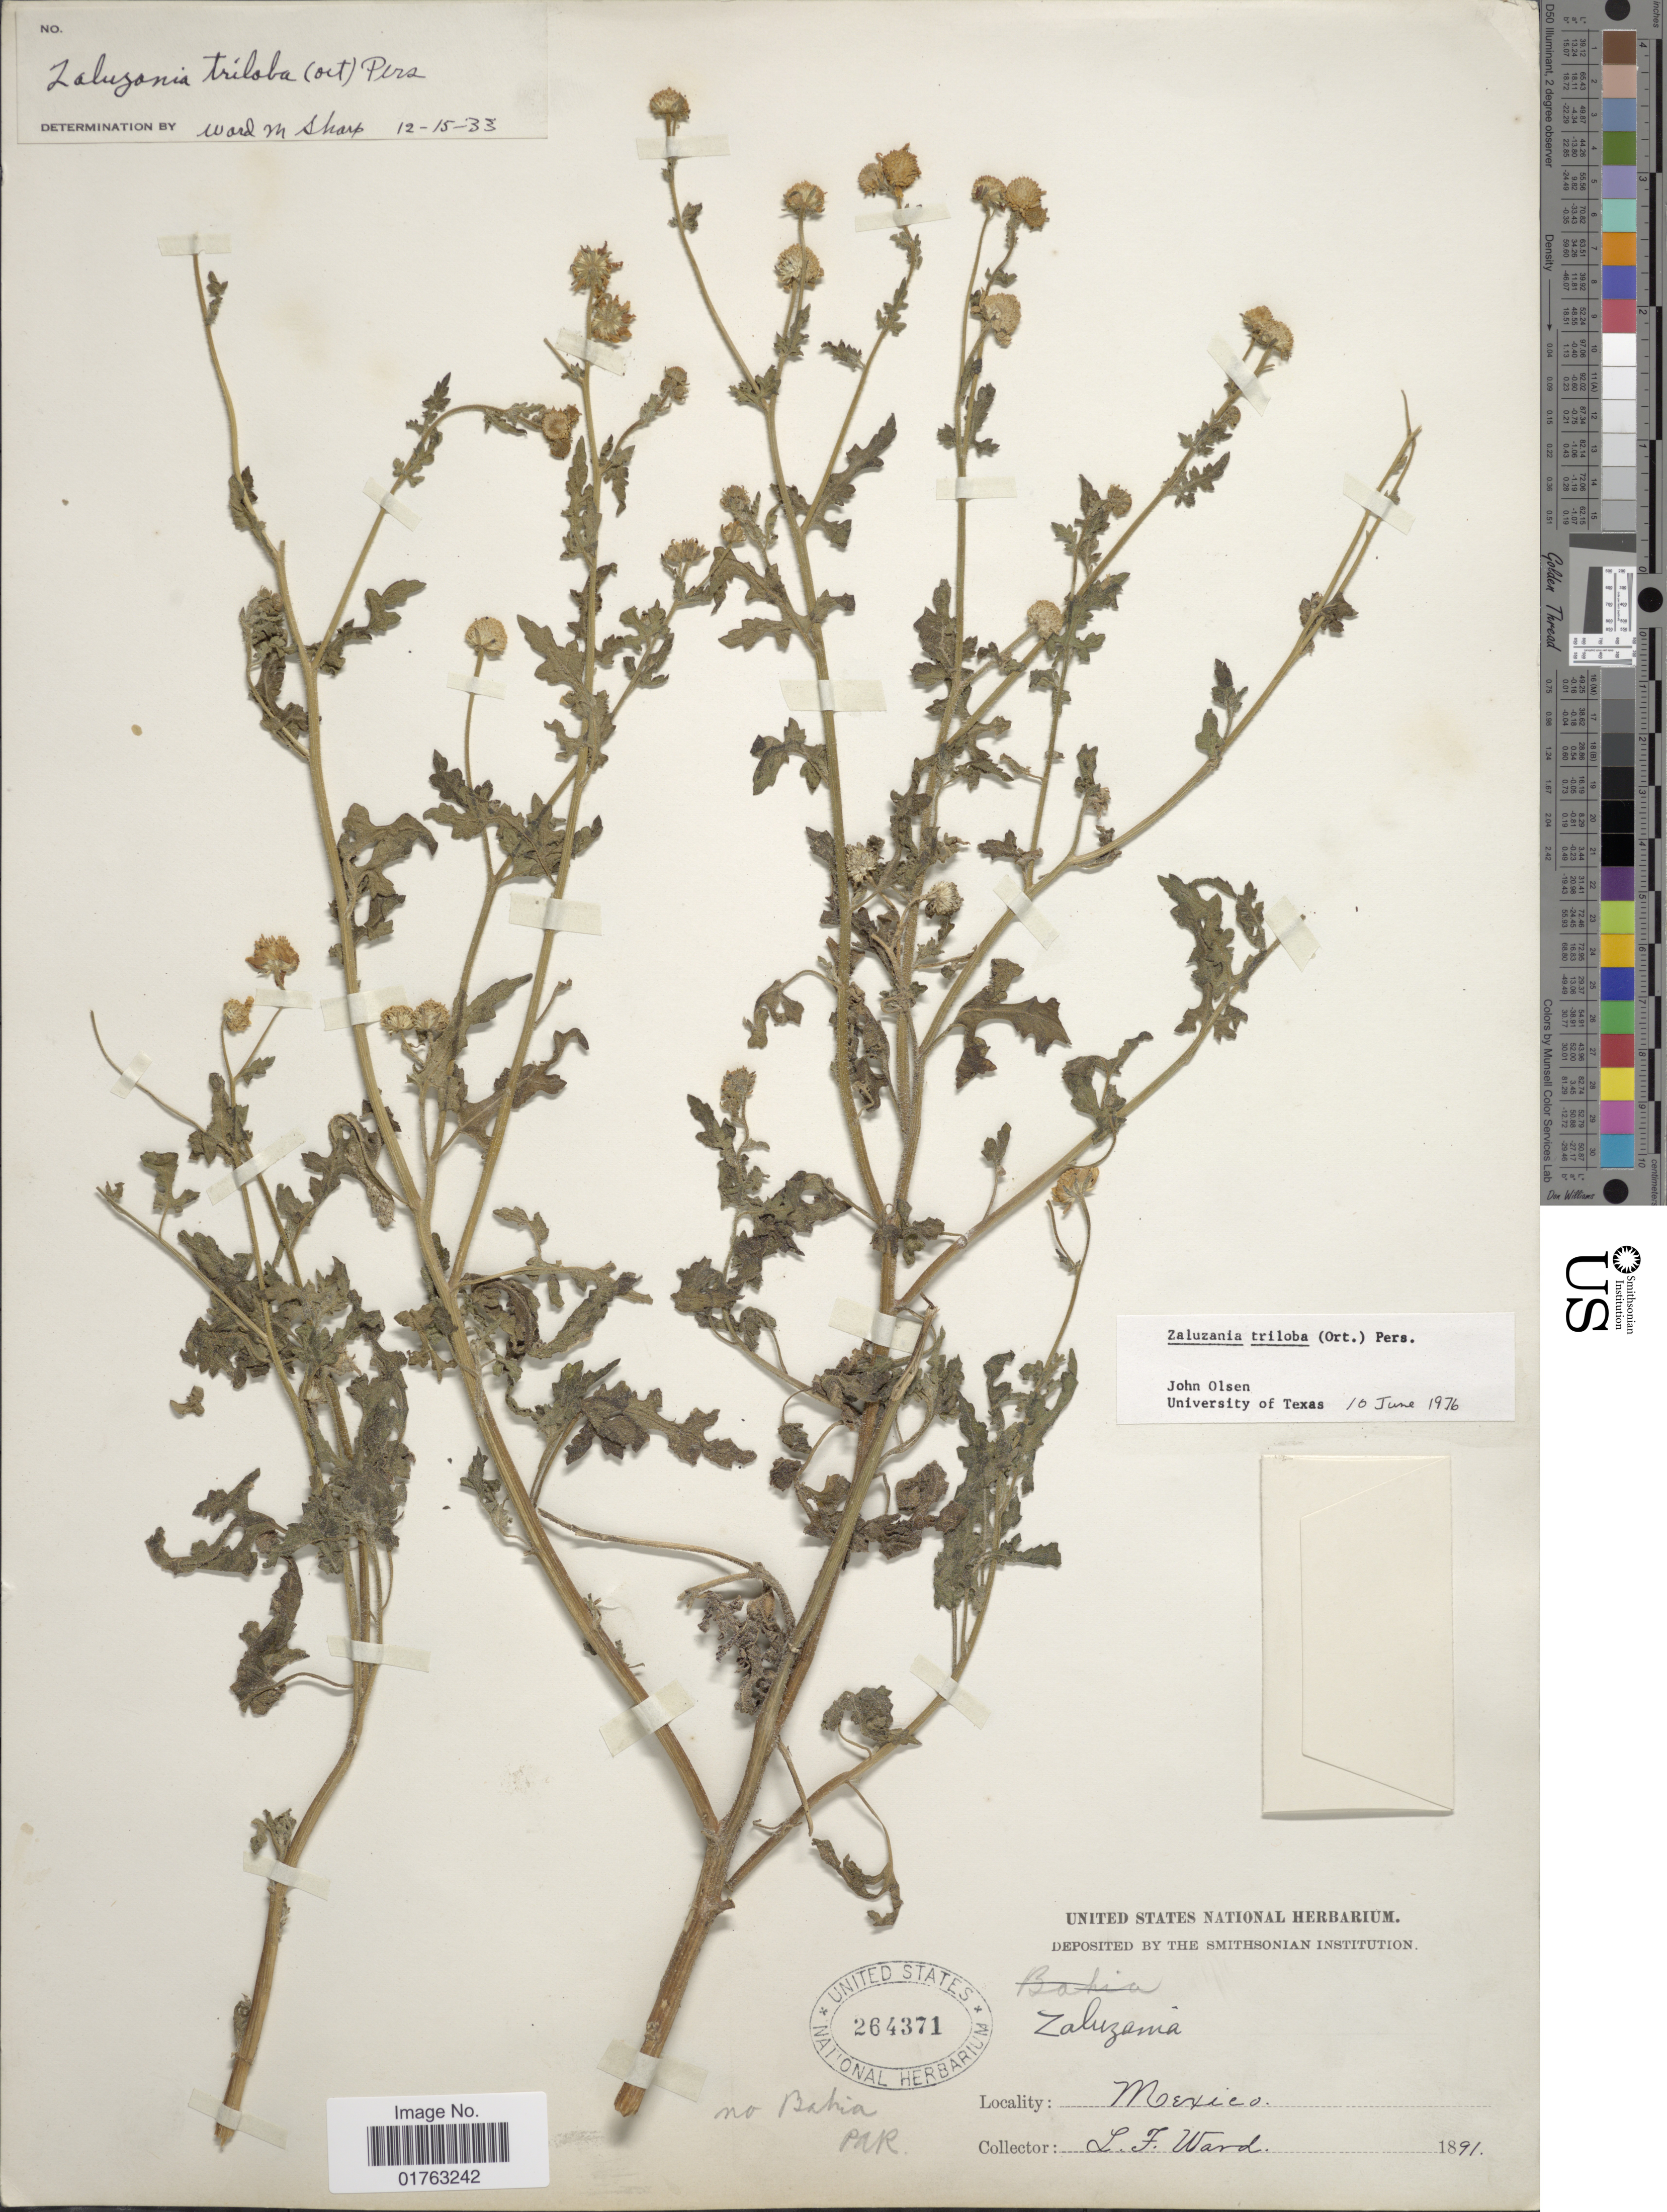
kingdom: Plantae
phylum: Tracheophyta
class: Magnoliopsida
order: Asterales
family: Asteraceae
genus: Zaluzania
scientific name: Zaluzania triloba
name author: (Ortega) Pers.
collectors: L. Ward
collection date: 1891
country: Mexico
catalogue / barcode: US 264371